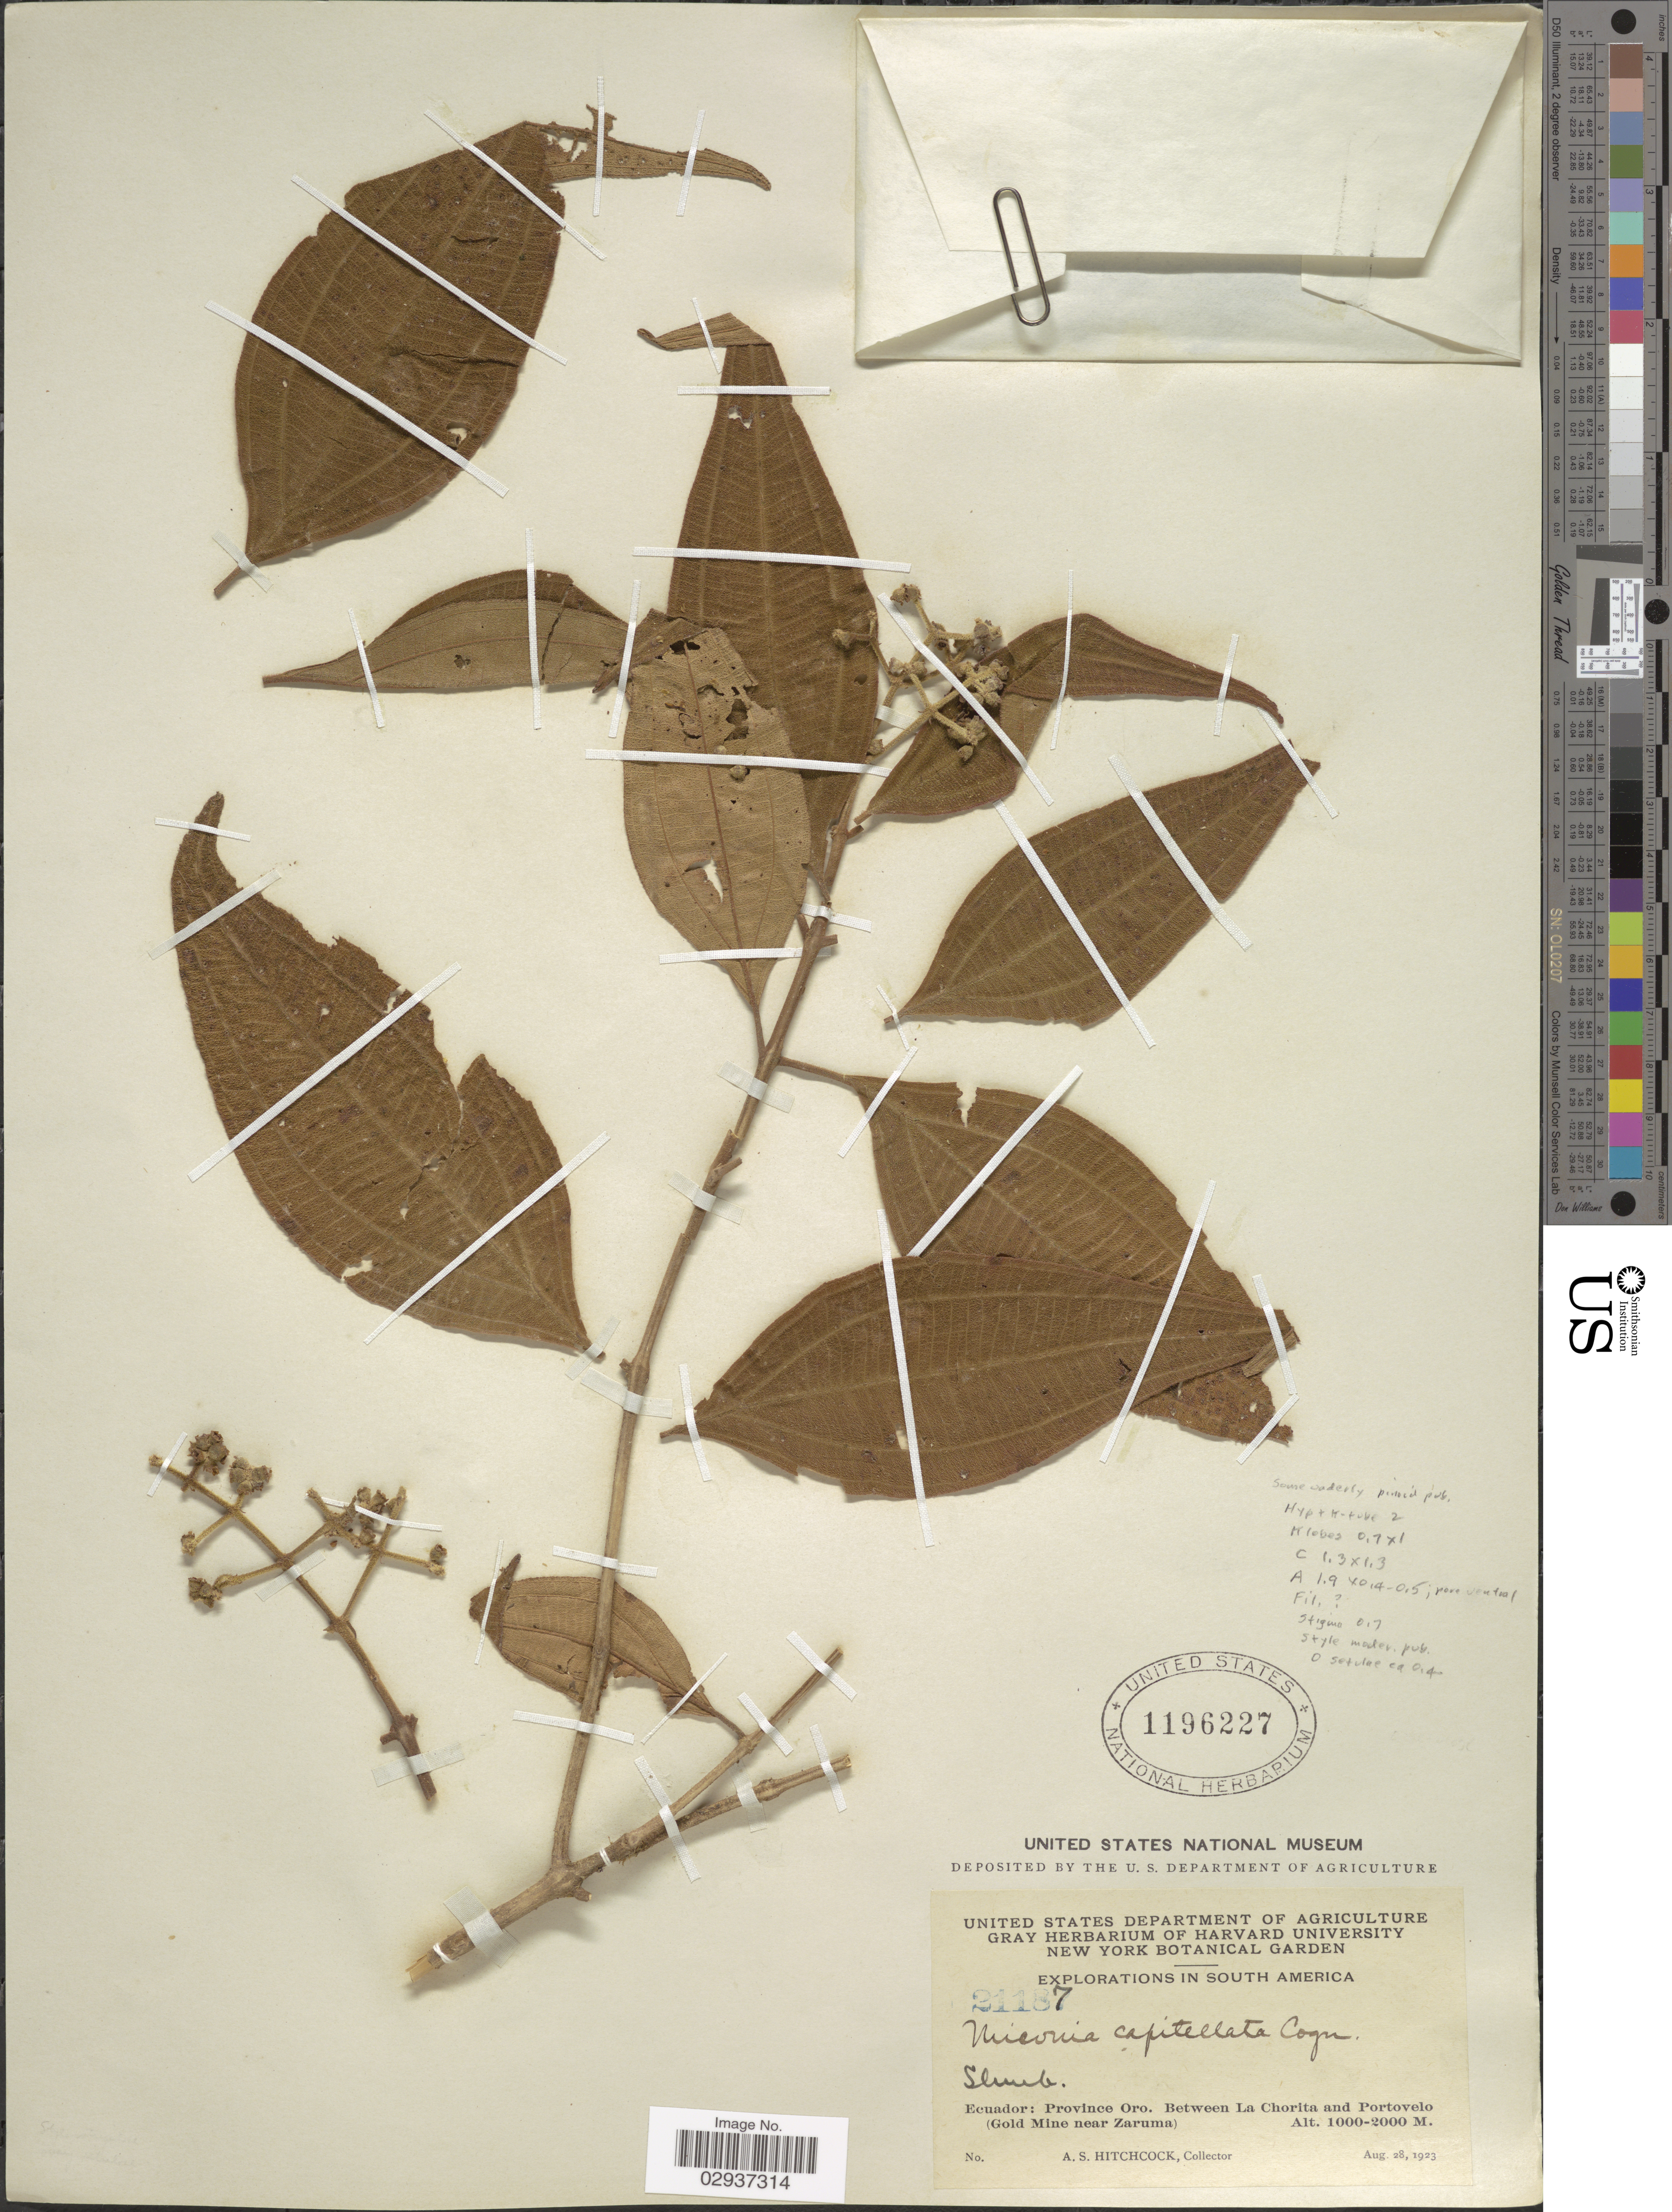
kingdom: Plantae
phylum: Tracheophyta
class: Magnoliopsida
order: Myrtales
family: Melastomataceae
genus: Miconia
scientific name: Miconia capitellata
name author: Cogn.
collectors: A. S. Hitchcock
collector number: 21187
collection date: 1923-08-28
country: Ecuador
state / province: El Oro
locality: Province Oro. Between La Chorita and Portovelo (Gold Mine near Zaruma).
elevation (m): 1000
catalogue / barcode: US 1196227